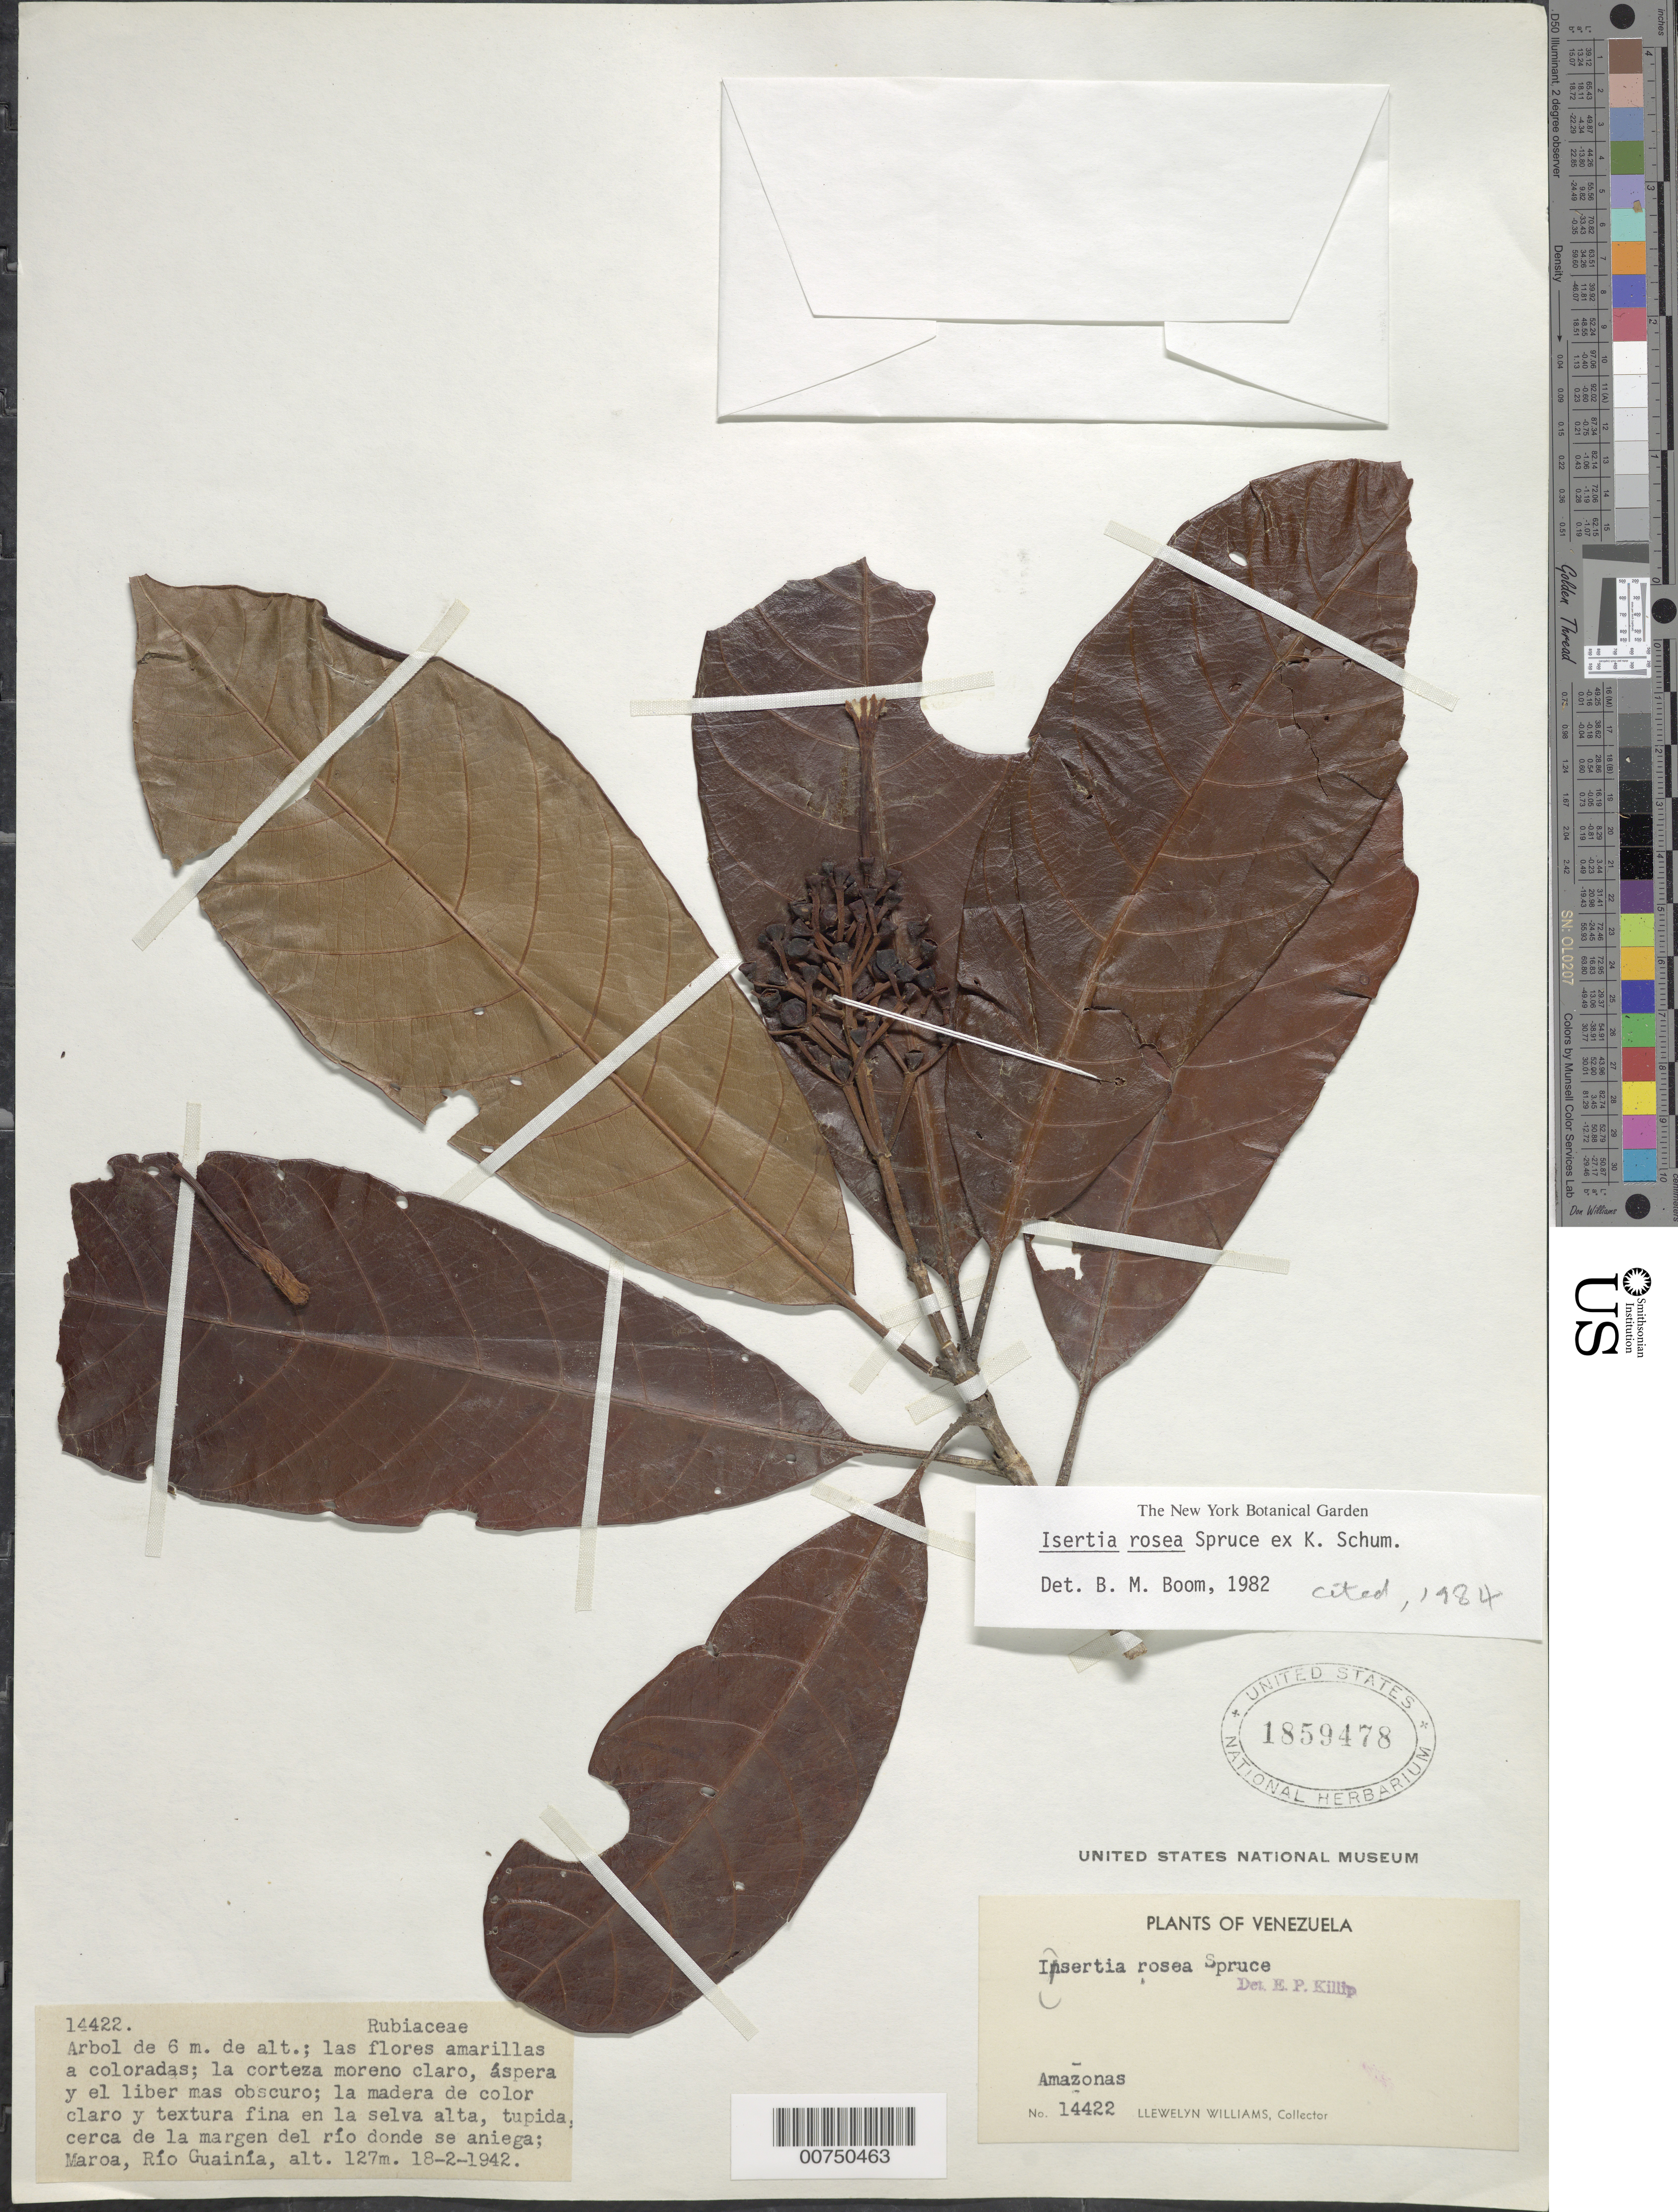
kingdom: Plantae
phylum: Tracheophyta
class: Magnoliopsida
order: Gentianales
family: Rubiaceae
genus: Isertia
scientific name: Isertia rosea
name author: Spruce ex K. Schum.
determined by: Boom, B. M.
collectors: Ll. Williams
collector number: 14422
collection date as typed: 18-Feb-42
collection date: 1942-02-18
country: Venezuela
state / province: Amazonas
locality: Maroa, Río Guainía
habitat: Selva alta, tupida, cercea de la margen del rio donde se aniega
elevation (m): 127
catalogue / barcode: US 1859478